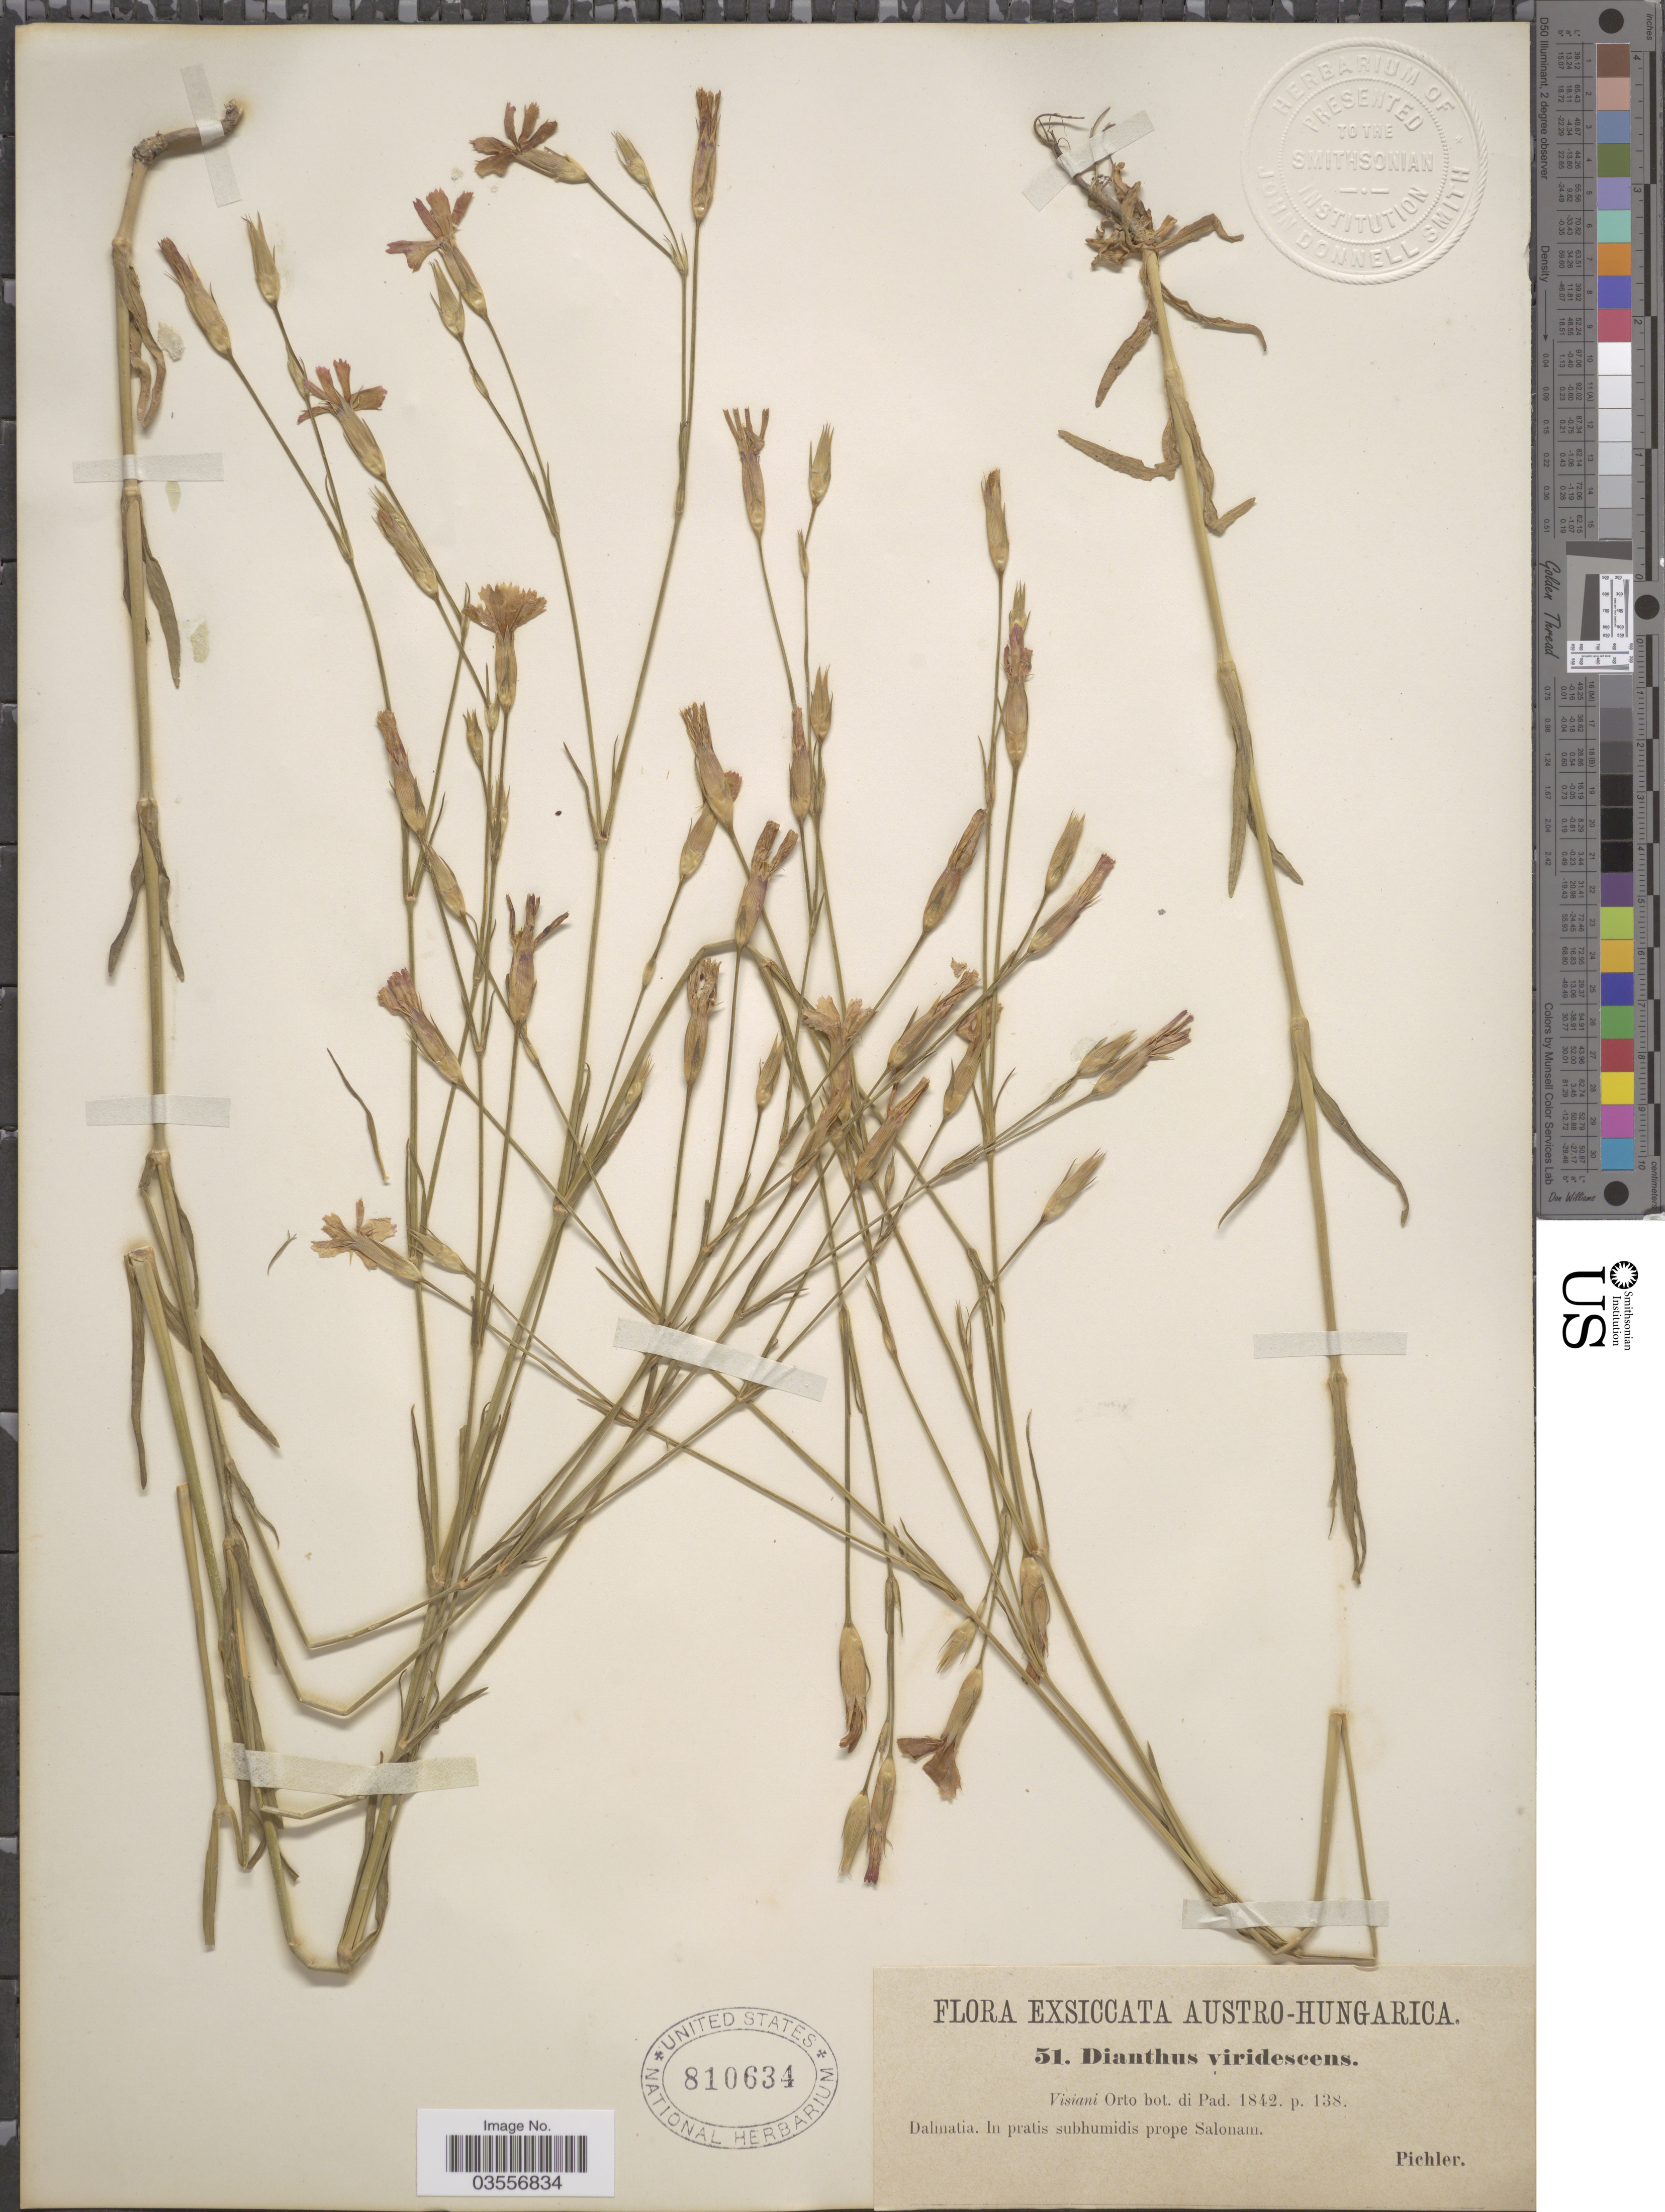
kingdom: Plantae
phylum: Tracheophyta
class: Magnoliopsida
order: Caryophyllales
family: Caryophyllaceae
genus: Dianthus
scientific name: Dianthus viridescens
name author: Clem.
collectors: Pichler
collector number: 51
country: Croatia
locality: Austro-Hungarica. Dalmatia. In pratis subhumidis prope Salonam.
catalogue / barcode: US 810634